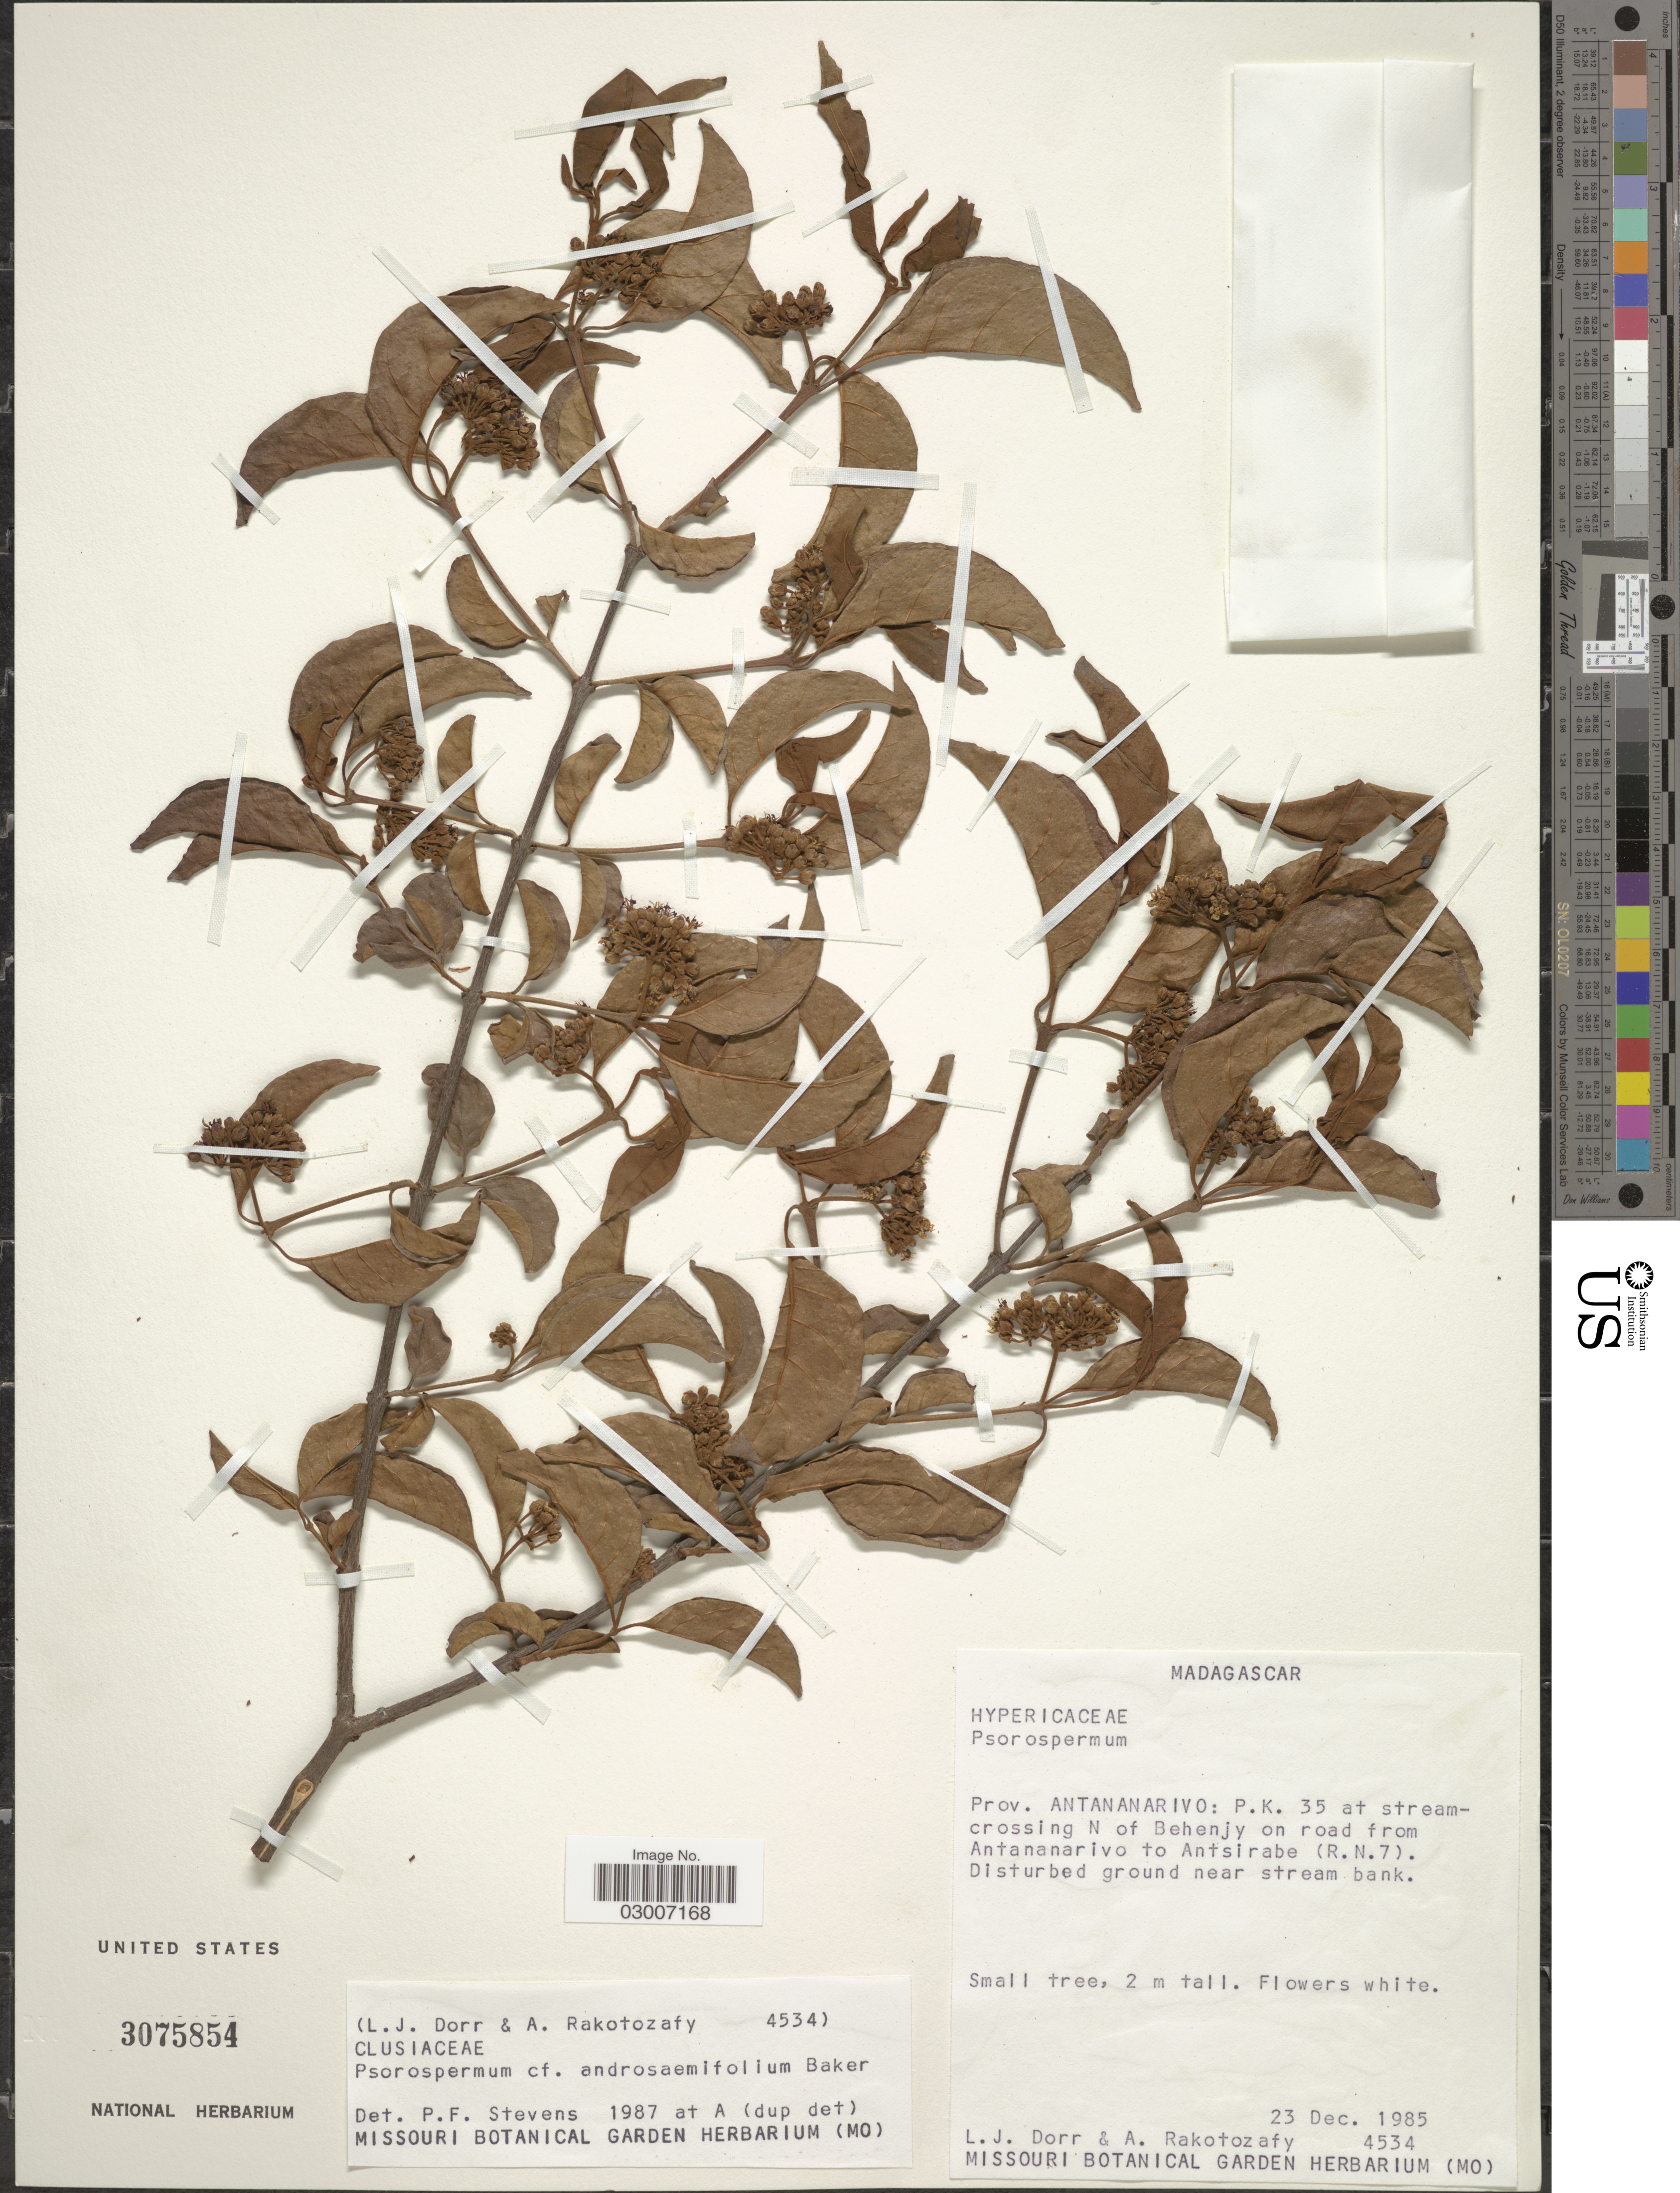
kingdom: Plantae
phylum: Tracheophyta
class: Magnoliopsida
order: Malpighiales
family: Hypericaceae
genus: Psorospermum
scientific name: Psorospermum androsaemifolium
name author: Baker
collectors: L. J. Dorr & A. Rakotozafy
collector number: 4534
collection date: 1985-12-23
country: Madagascar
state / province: Vakinankaratra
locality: P.K. 35 at stream-crossing N of Behenjy on road from Antananarivo to Antsirabe (R.N.7).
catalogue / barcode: US 3075854